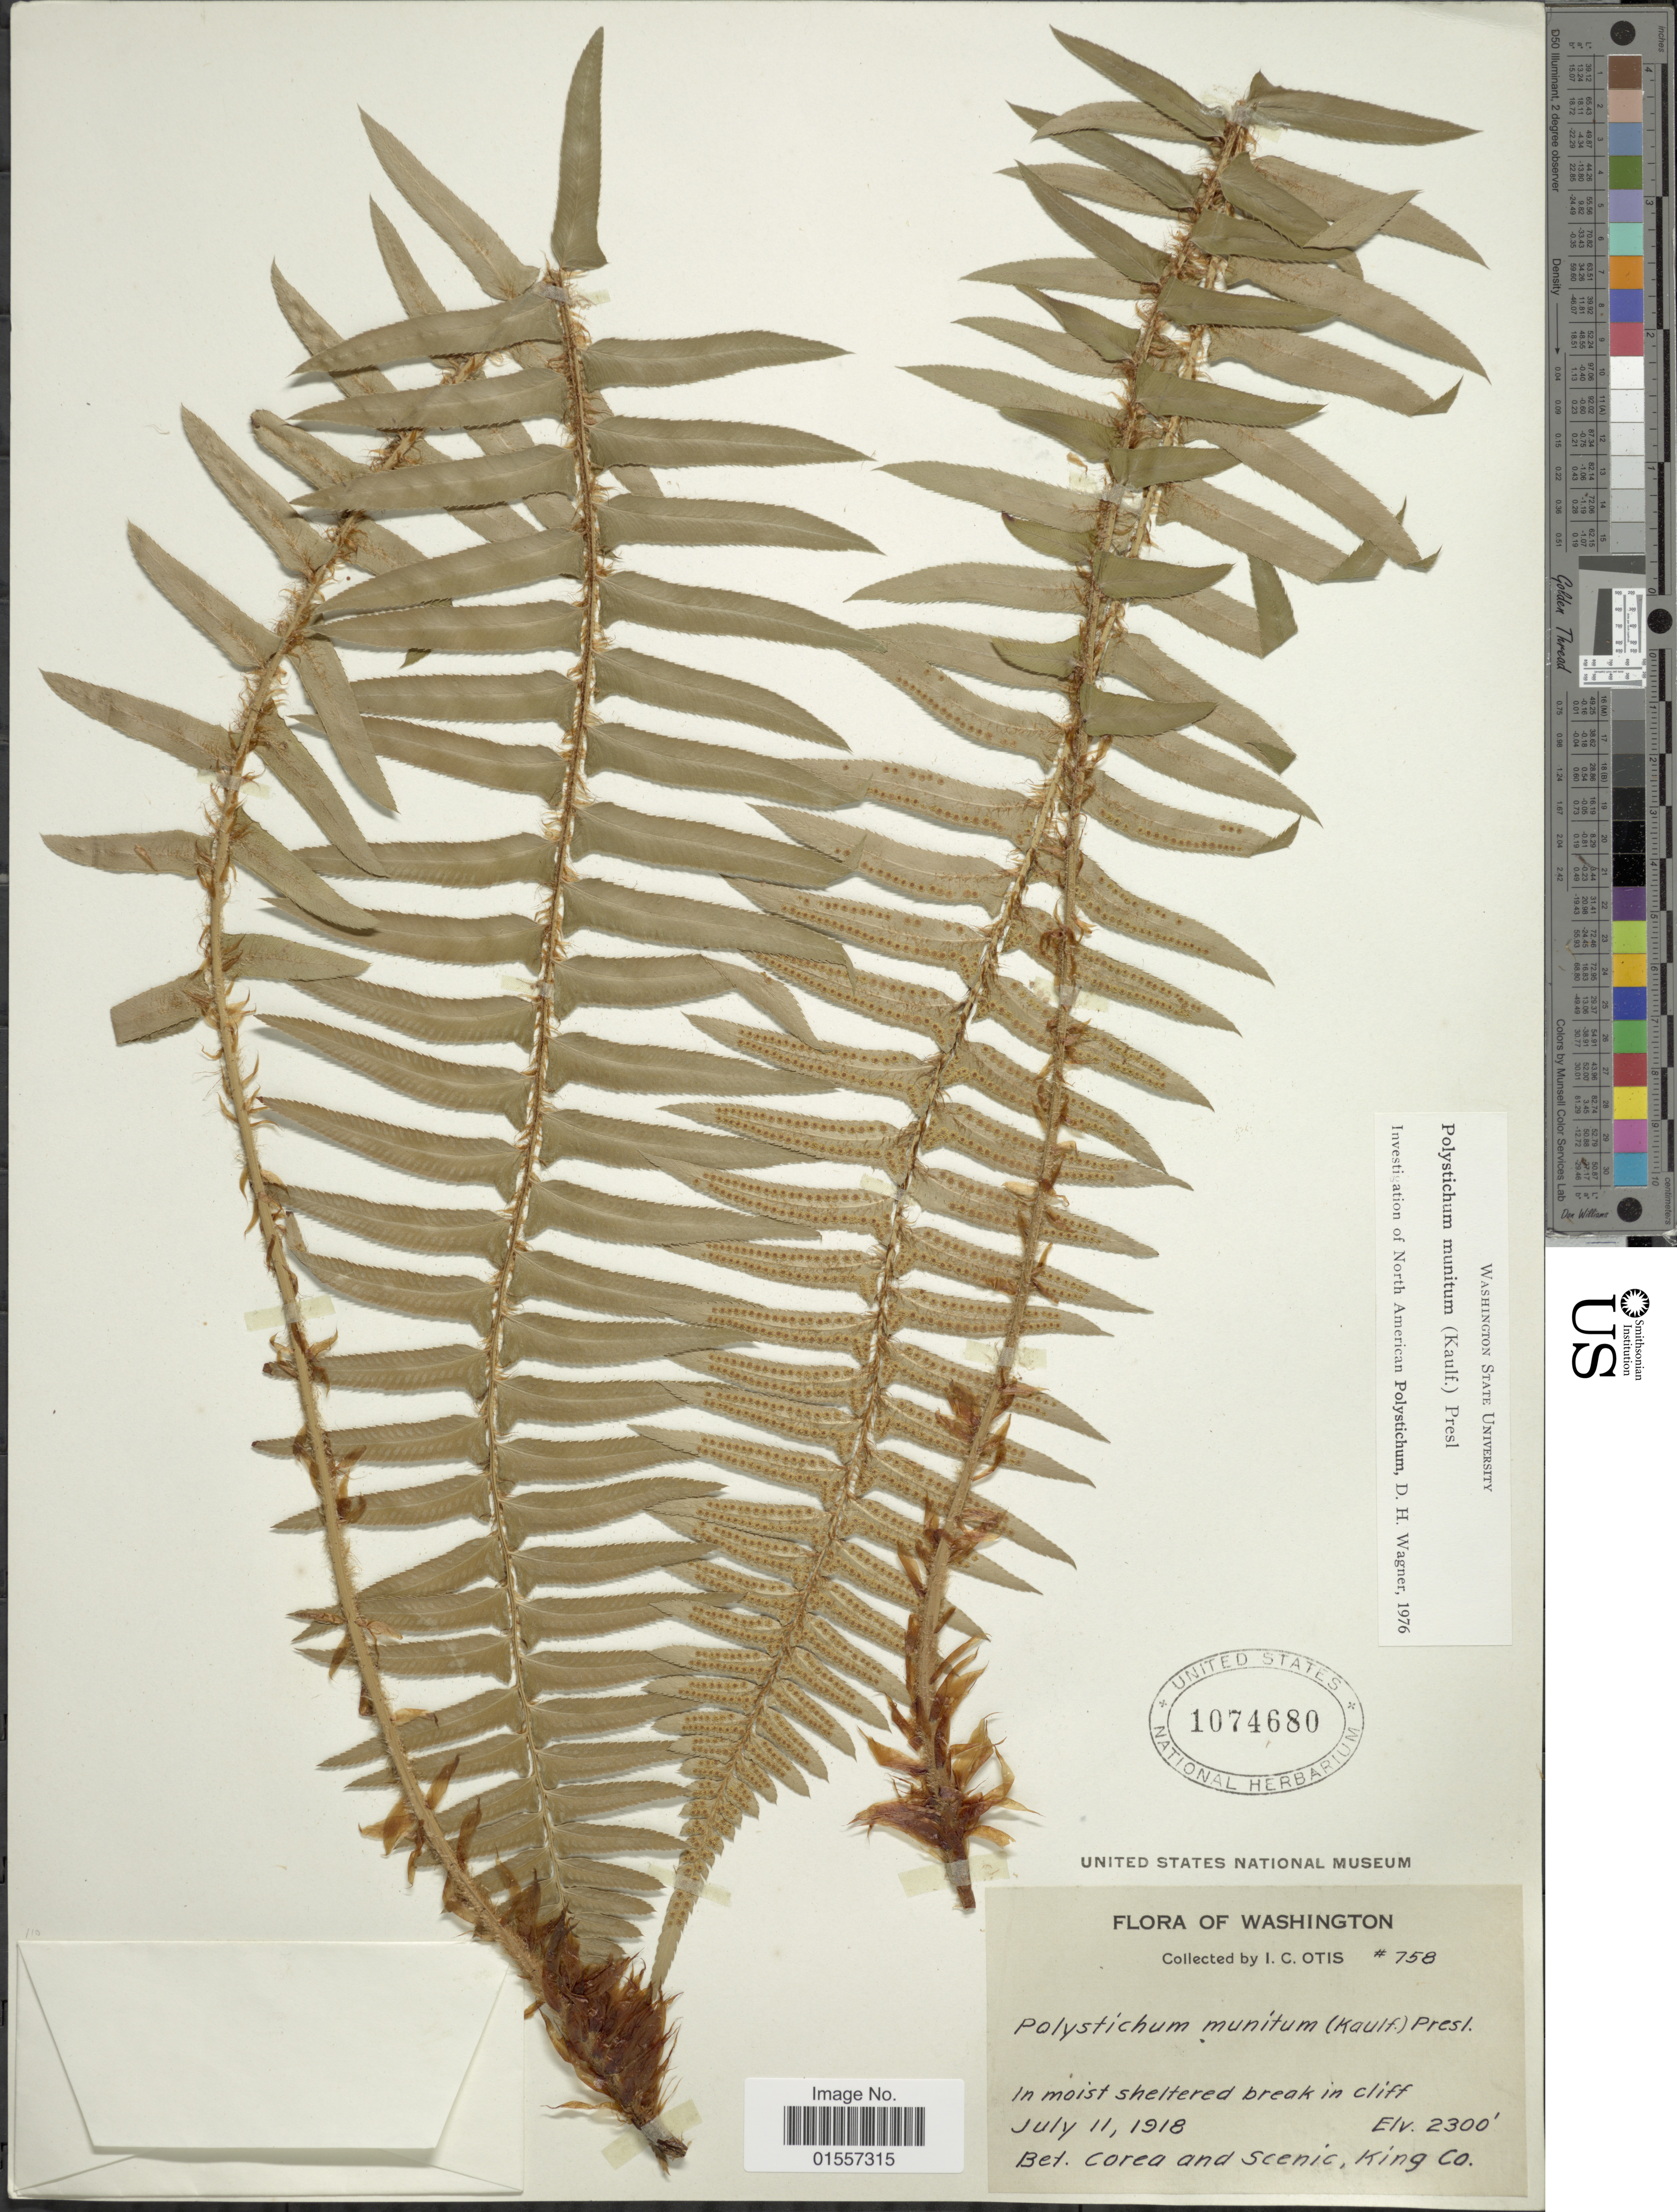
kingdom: Plantae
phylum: Tracheophyta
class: Polypodiopsida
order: Polypodiales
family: Dryopteridaceae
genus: Polystichum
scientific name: Polystichum munitum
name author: (Kaulf.) C. Presl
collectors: I. C. Otis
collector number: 758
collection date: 1918-07-11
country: United States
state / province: Washington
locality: Washington, in moist sheltered break in cliff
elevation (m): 701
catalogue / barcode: US 1074680